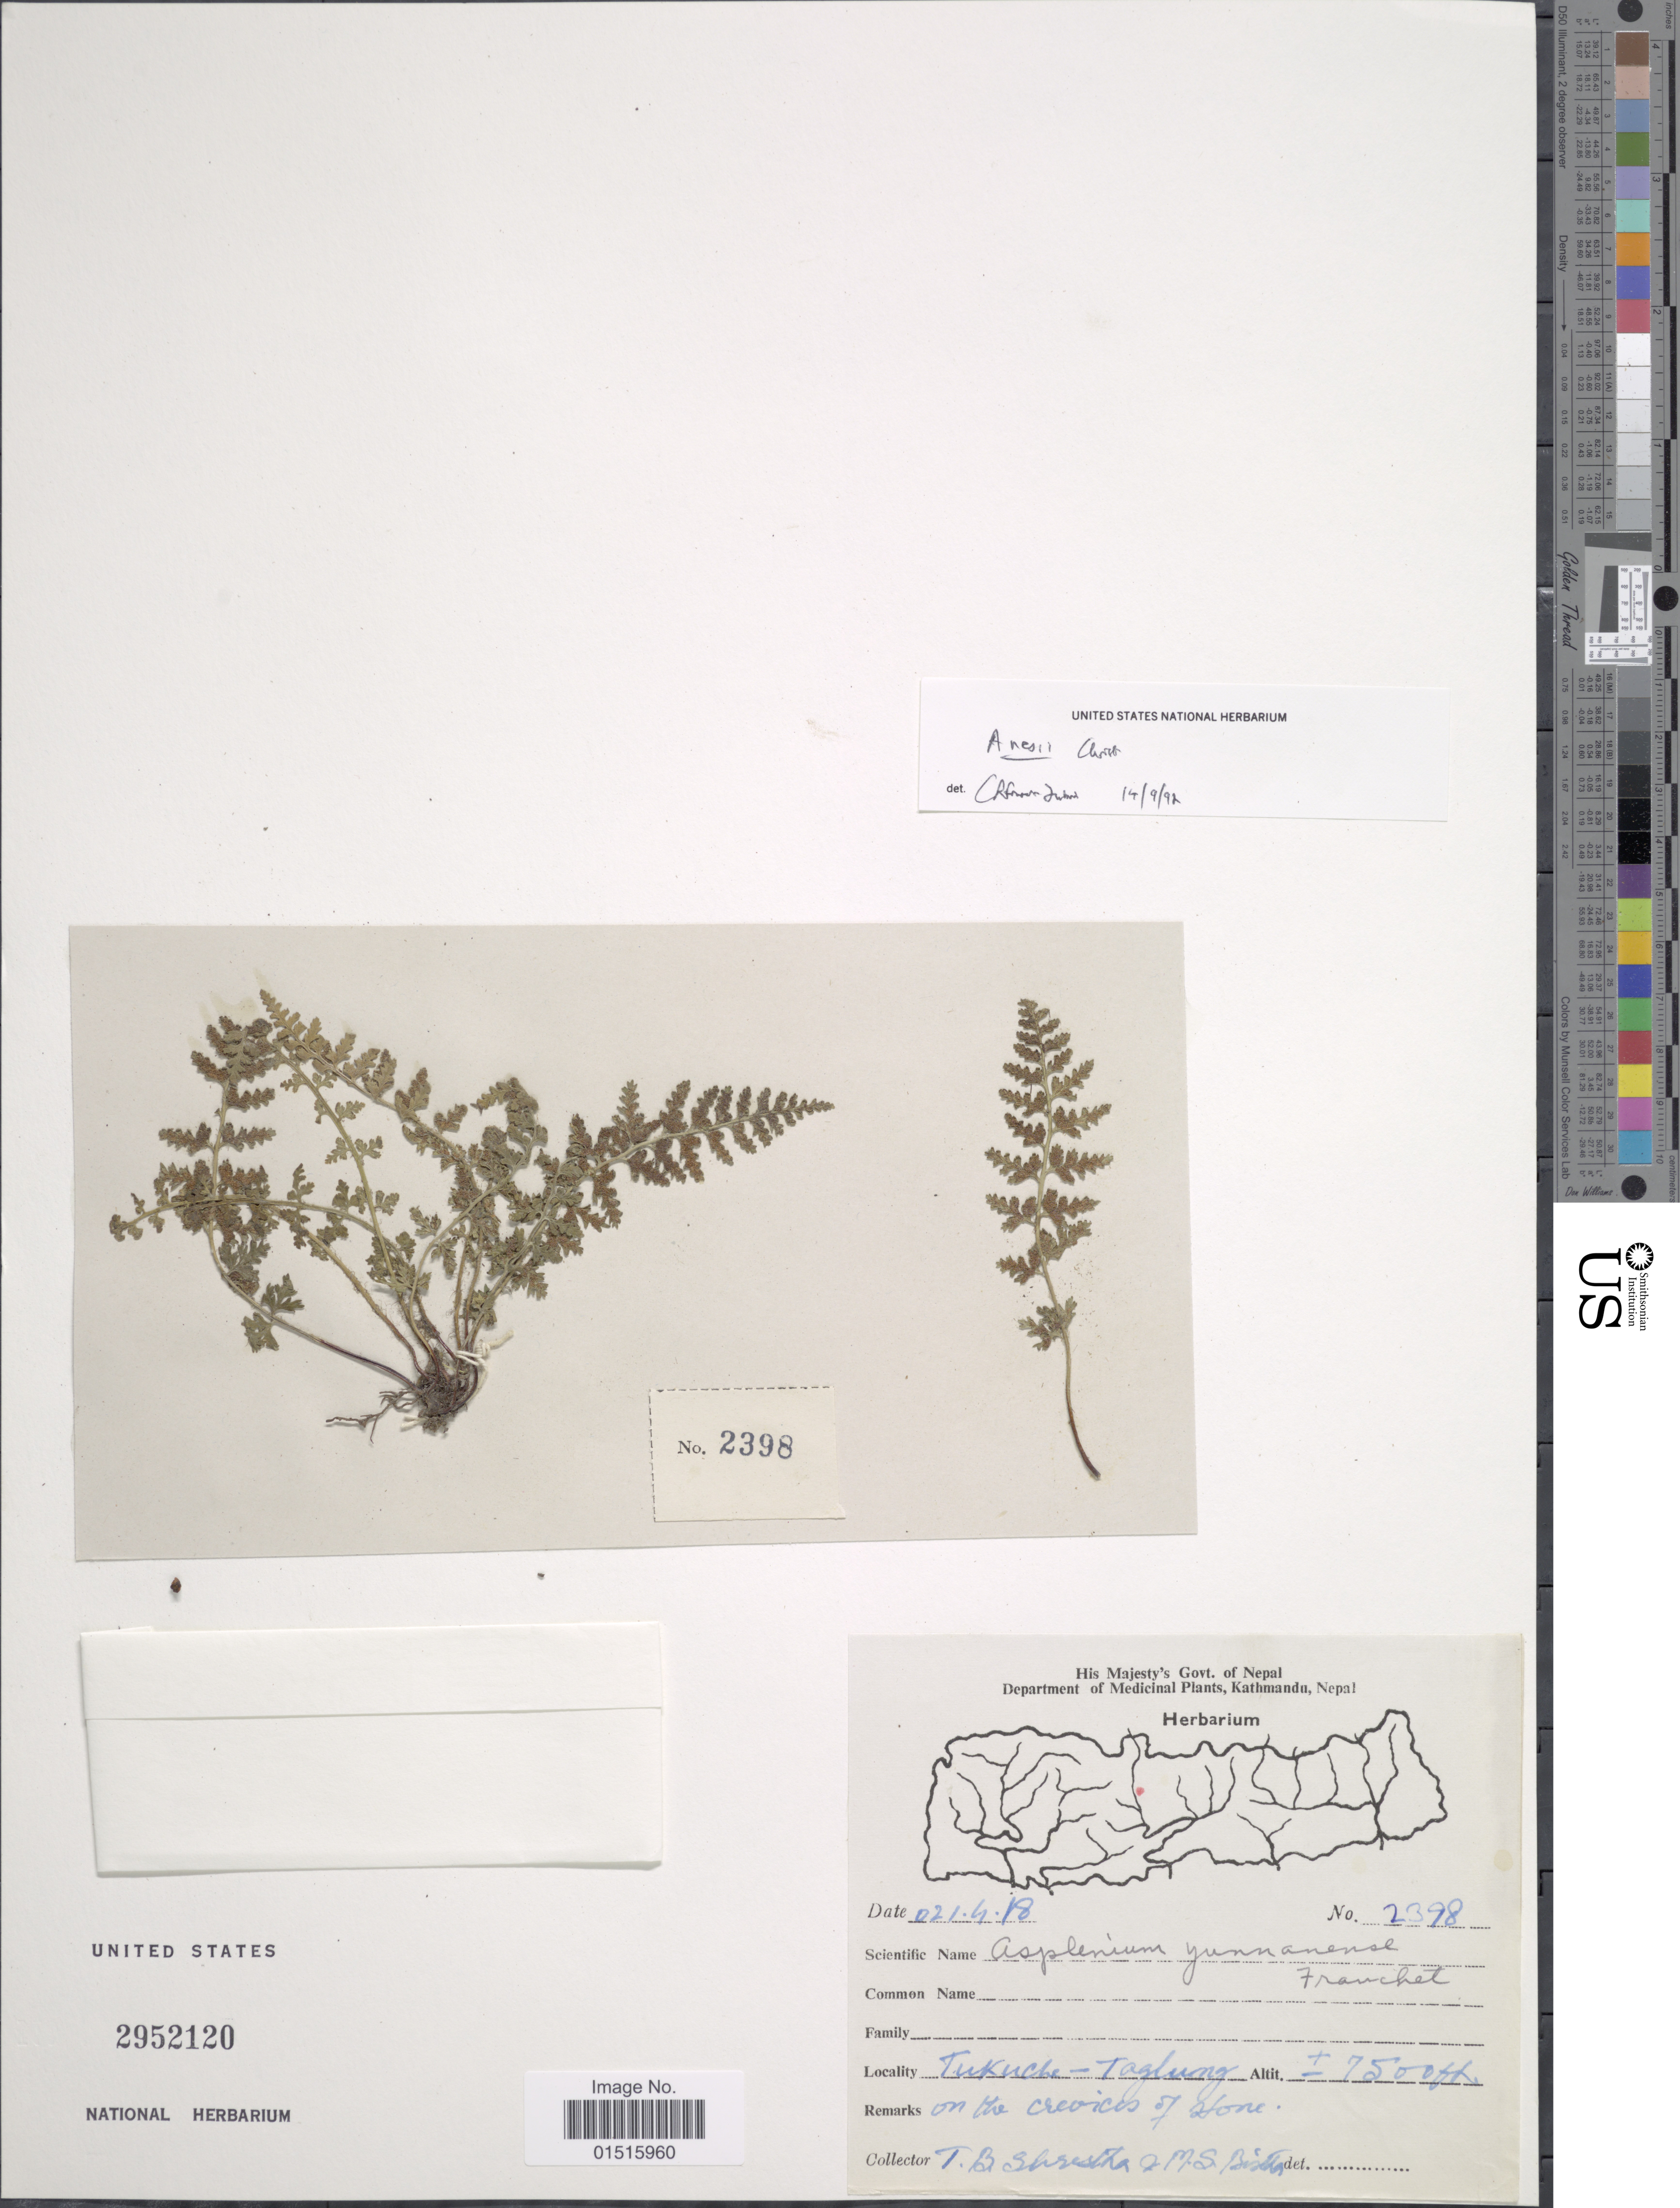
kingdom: Plantae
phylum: Tracheophyta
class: Polypodiopsida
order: Polypodiales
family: Aspleniaceae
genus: Asplenium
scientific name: Asplenium yunnanense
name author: (Franch.) Ching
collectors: T. B. Shrestha & M. Bistha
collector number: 2398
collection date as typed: Transcribed d/m/y: 14/2/18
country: Nepal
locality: Kathmandu, Tukuche- Taglung [interpreted]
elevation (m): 2286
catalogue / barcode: US 2952120